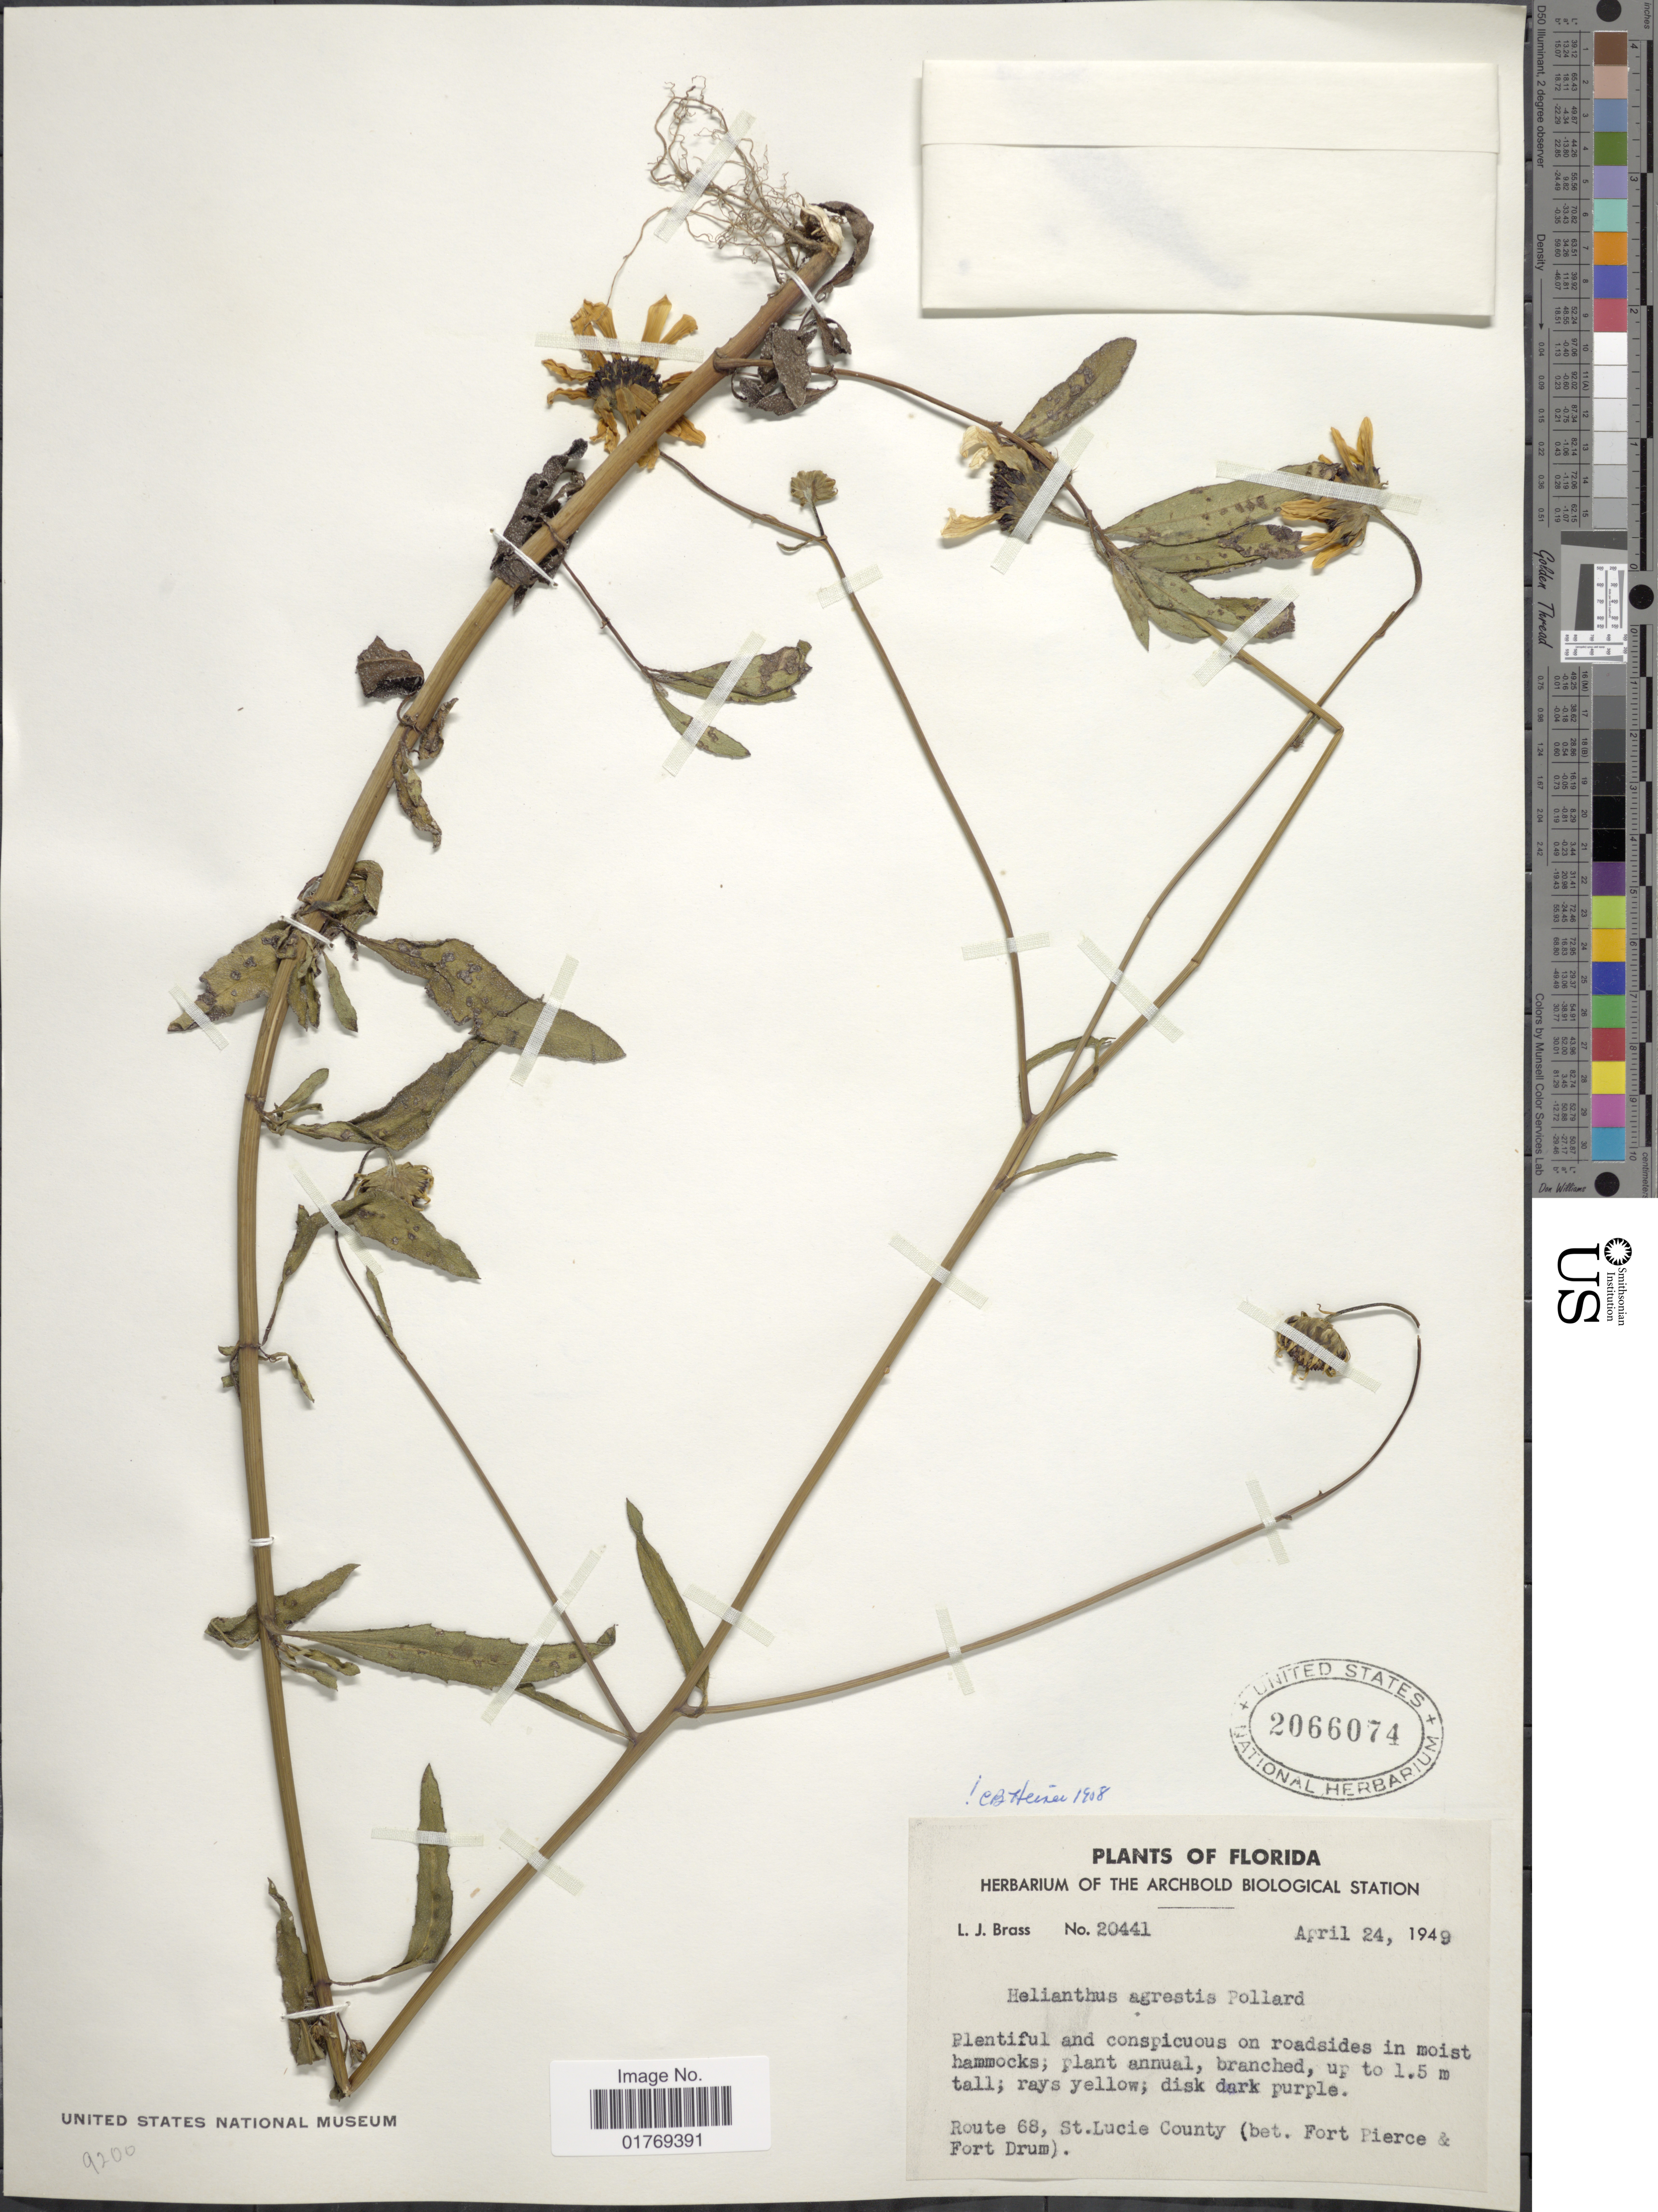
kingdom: Plantae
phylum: Tracheophyta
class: Magnoliopsida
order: Asterales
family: Asteraceae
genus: Helianthus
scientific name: Helianthus agrestis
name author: Pollard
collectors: L. J. Brass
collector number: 20441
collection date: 1949-04-24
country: United States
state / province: Florida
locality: Route 68, St. Lucie County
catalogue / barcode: US 2066074